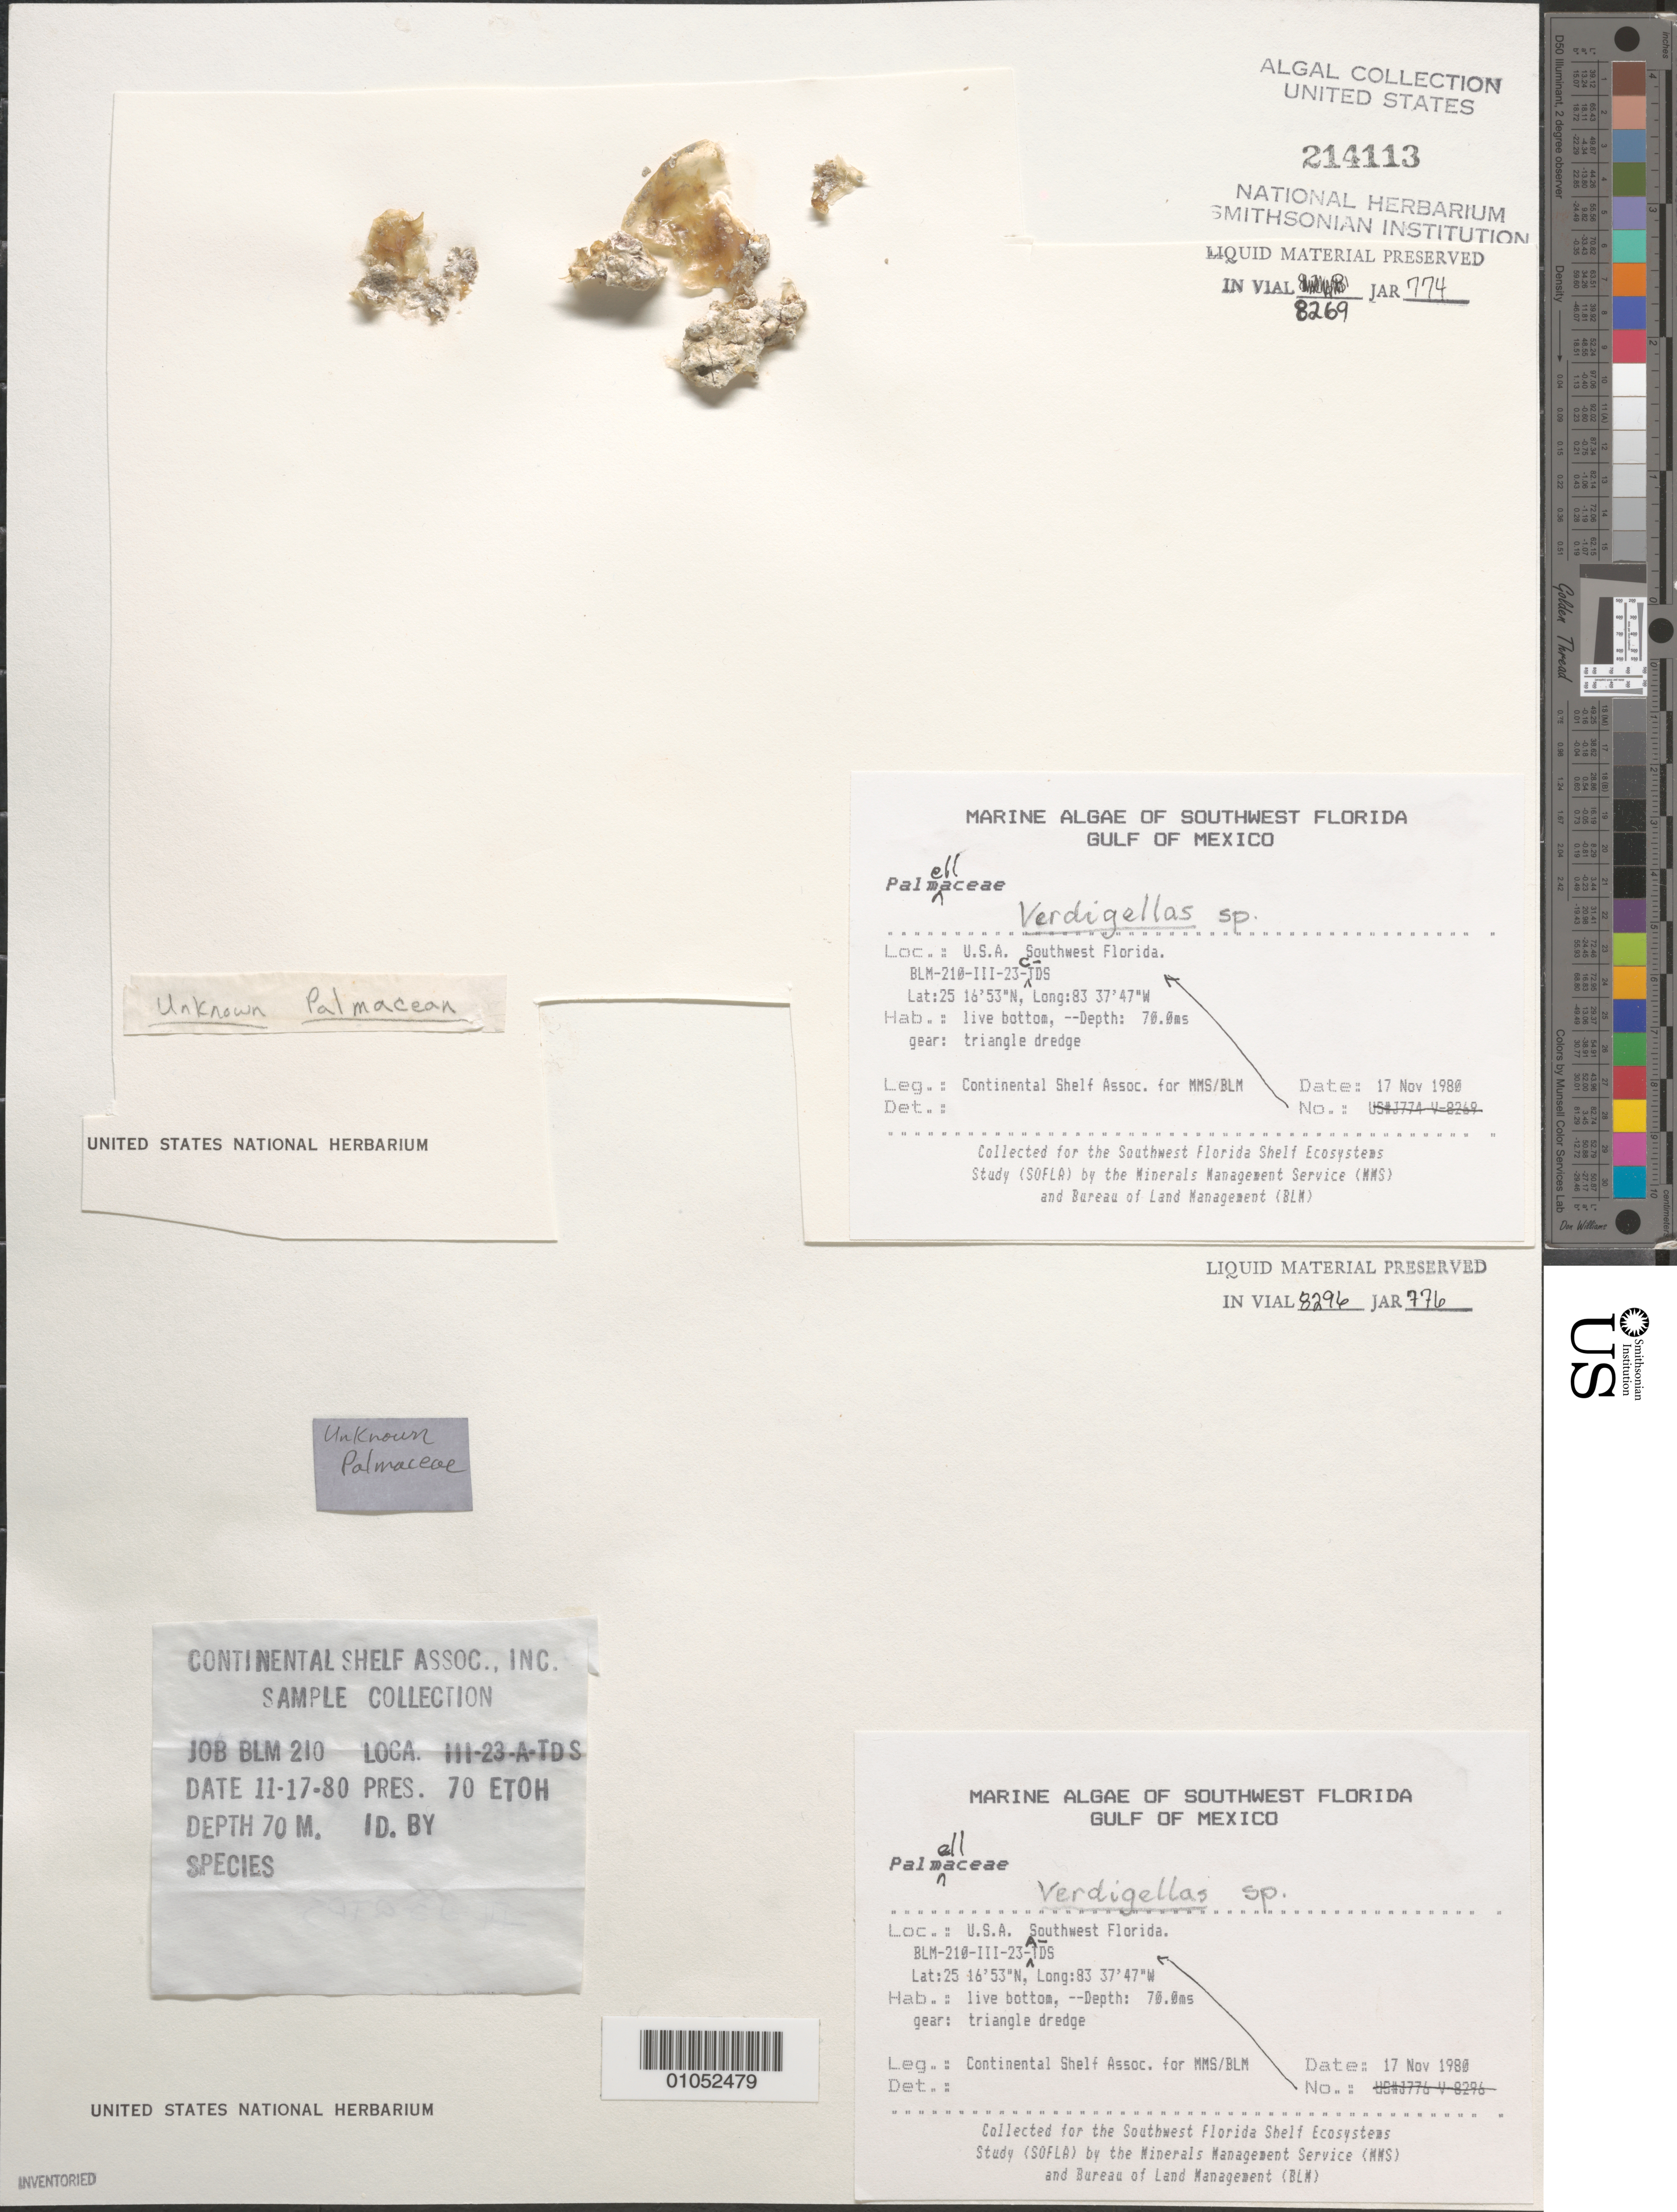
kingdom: Plantae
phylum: Chlorophyta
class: Prasinophyceae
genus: Verdigellas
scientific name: Verdigellas sp.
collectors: Continental Shelf Associates for the MMS/BLM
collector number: BLM-210-III-23-A-TDS & BLM-210-III-23-C-TDS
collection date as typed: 17 Nov 1980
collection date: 1980-11-17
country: United States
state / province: Florida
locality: Gulf of Mexico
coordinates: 25 16'53"N, 83 37'47"W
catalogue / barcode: US 214113